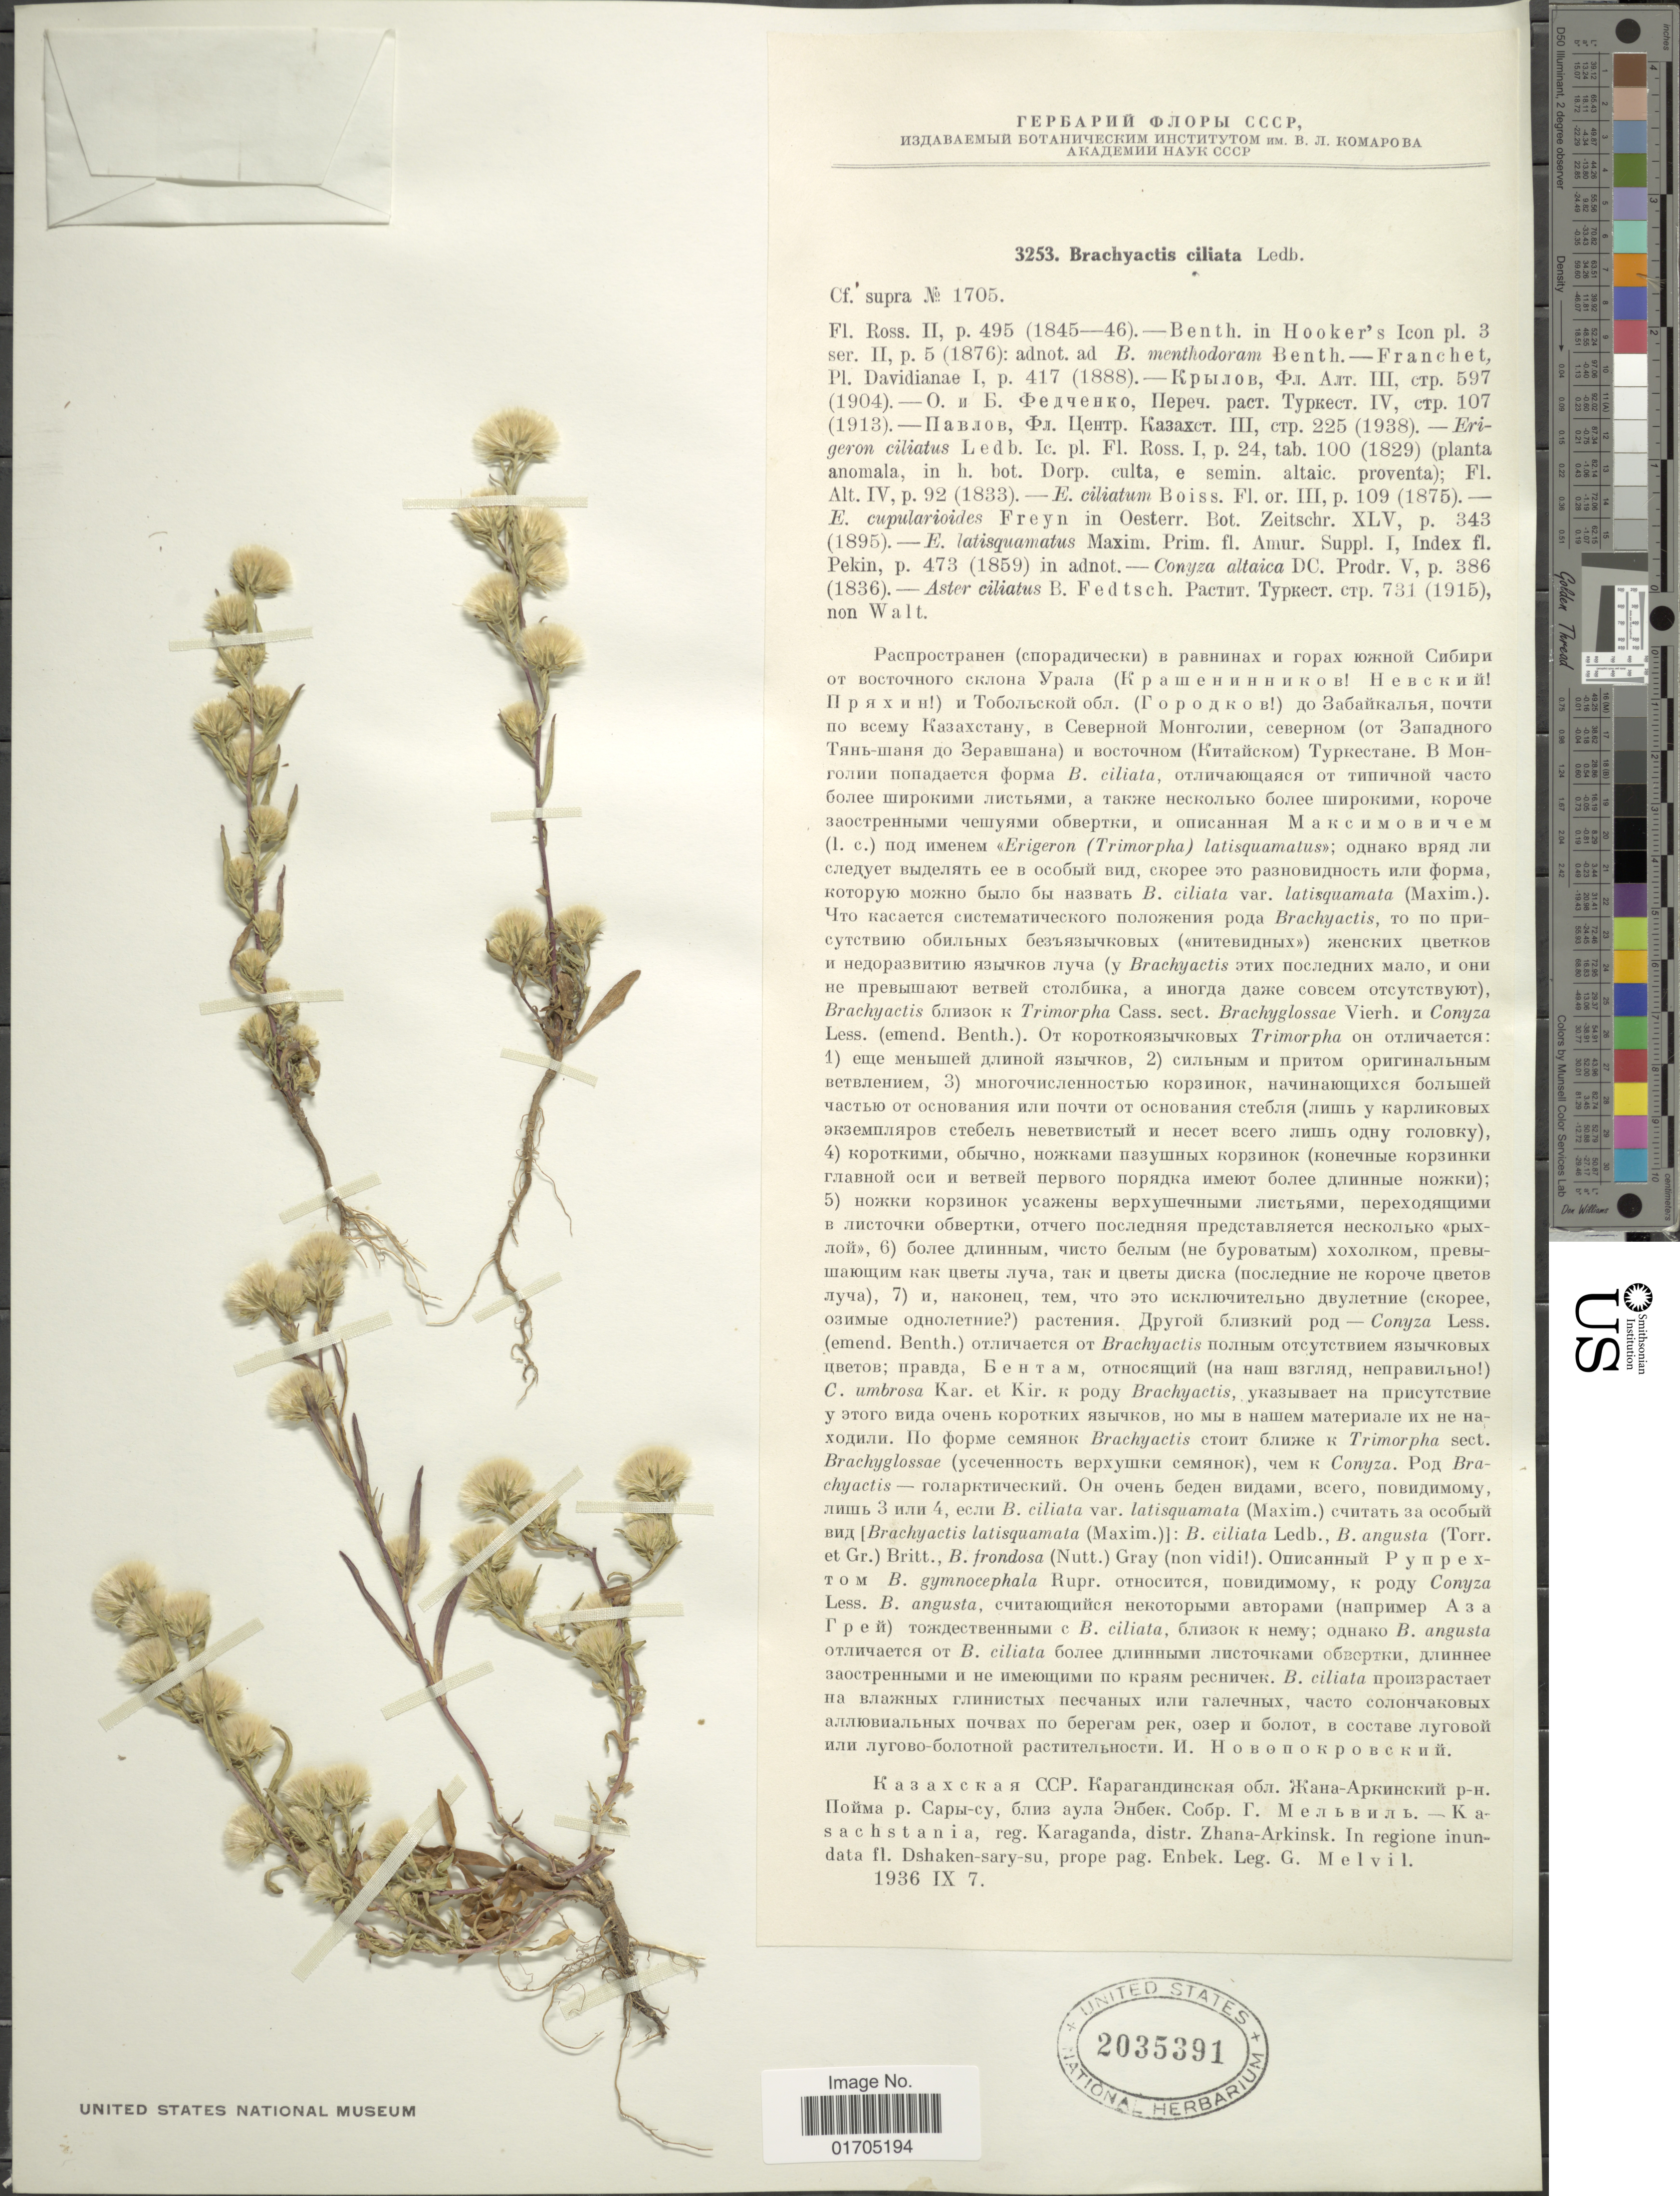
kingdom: Plantae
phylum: Tracheophyta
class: Magnoliopsida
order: Asterales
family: Asteraceae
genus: Brachyactis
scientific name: Brachyactis ciliata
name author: Ledeb.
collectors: G. Melvil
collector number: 3253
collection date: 1936-09-07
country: Kazakhstan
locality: Kasachstania, reg. Karaganda, distr. Zhana-Arkinsk. In regione inundata fl. Dshaken-sary-su, prope pag. Enbek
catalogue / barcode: US 2035391